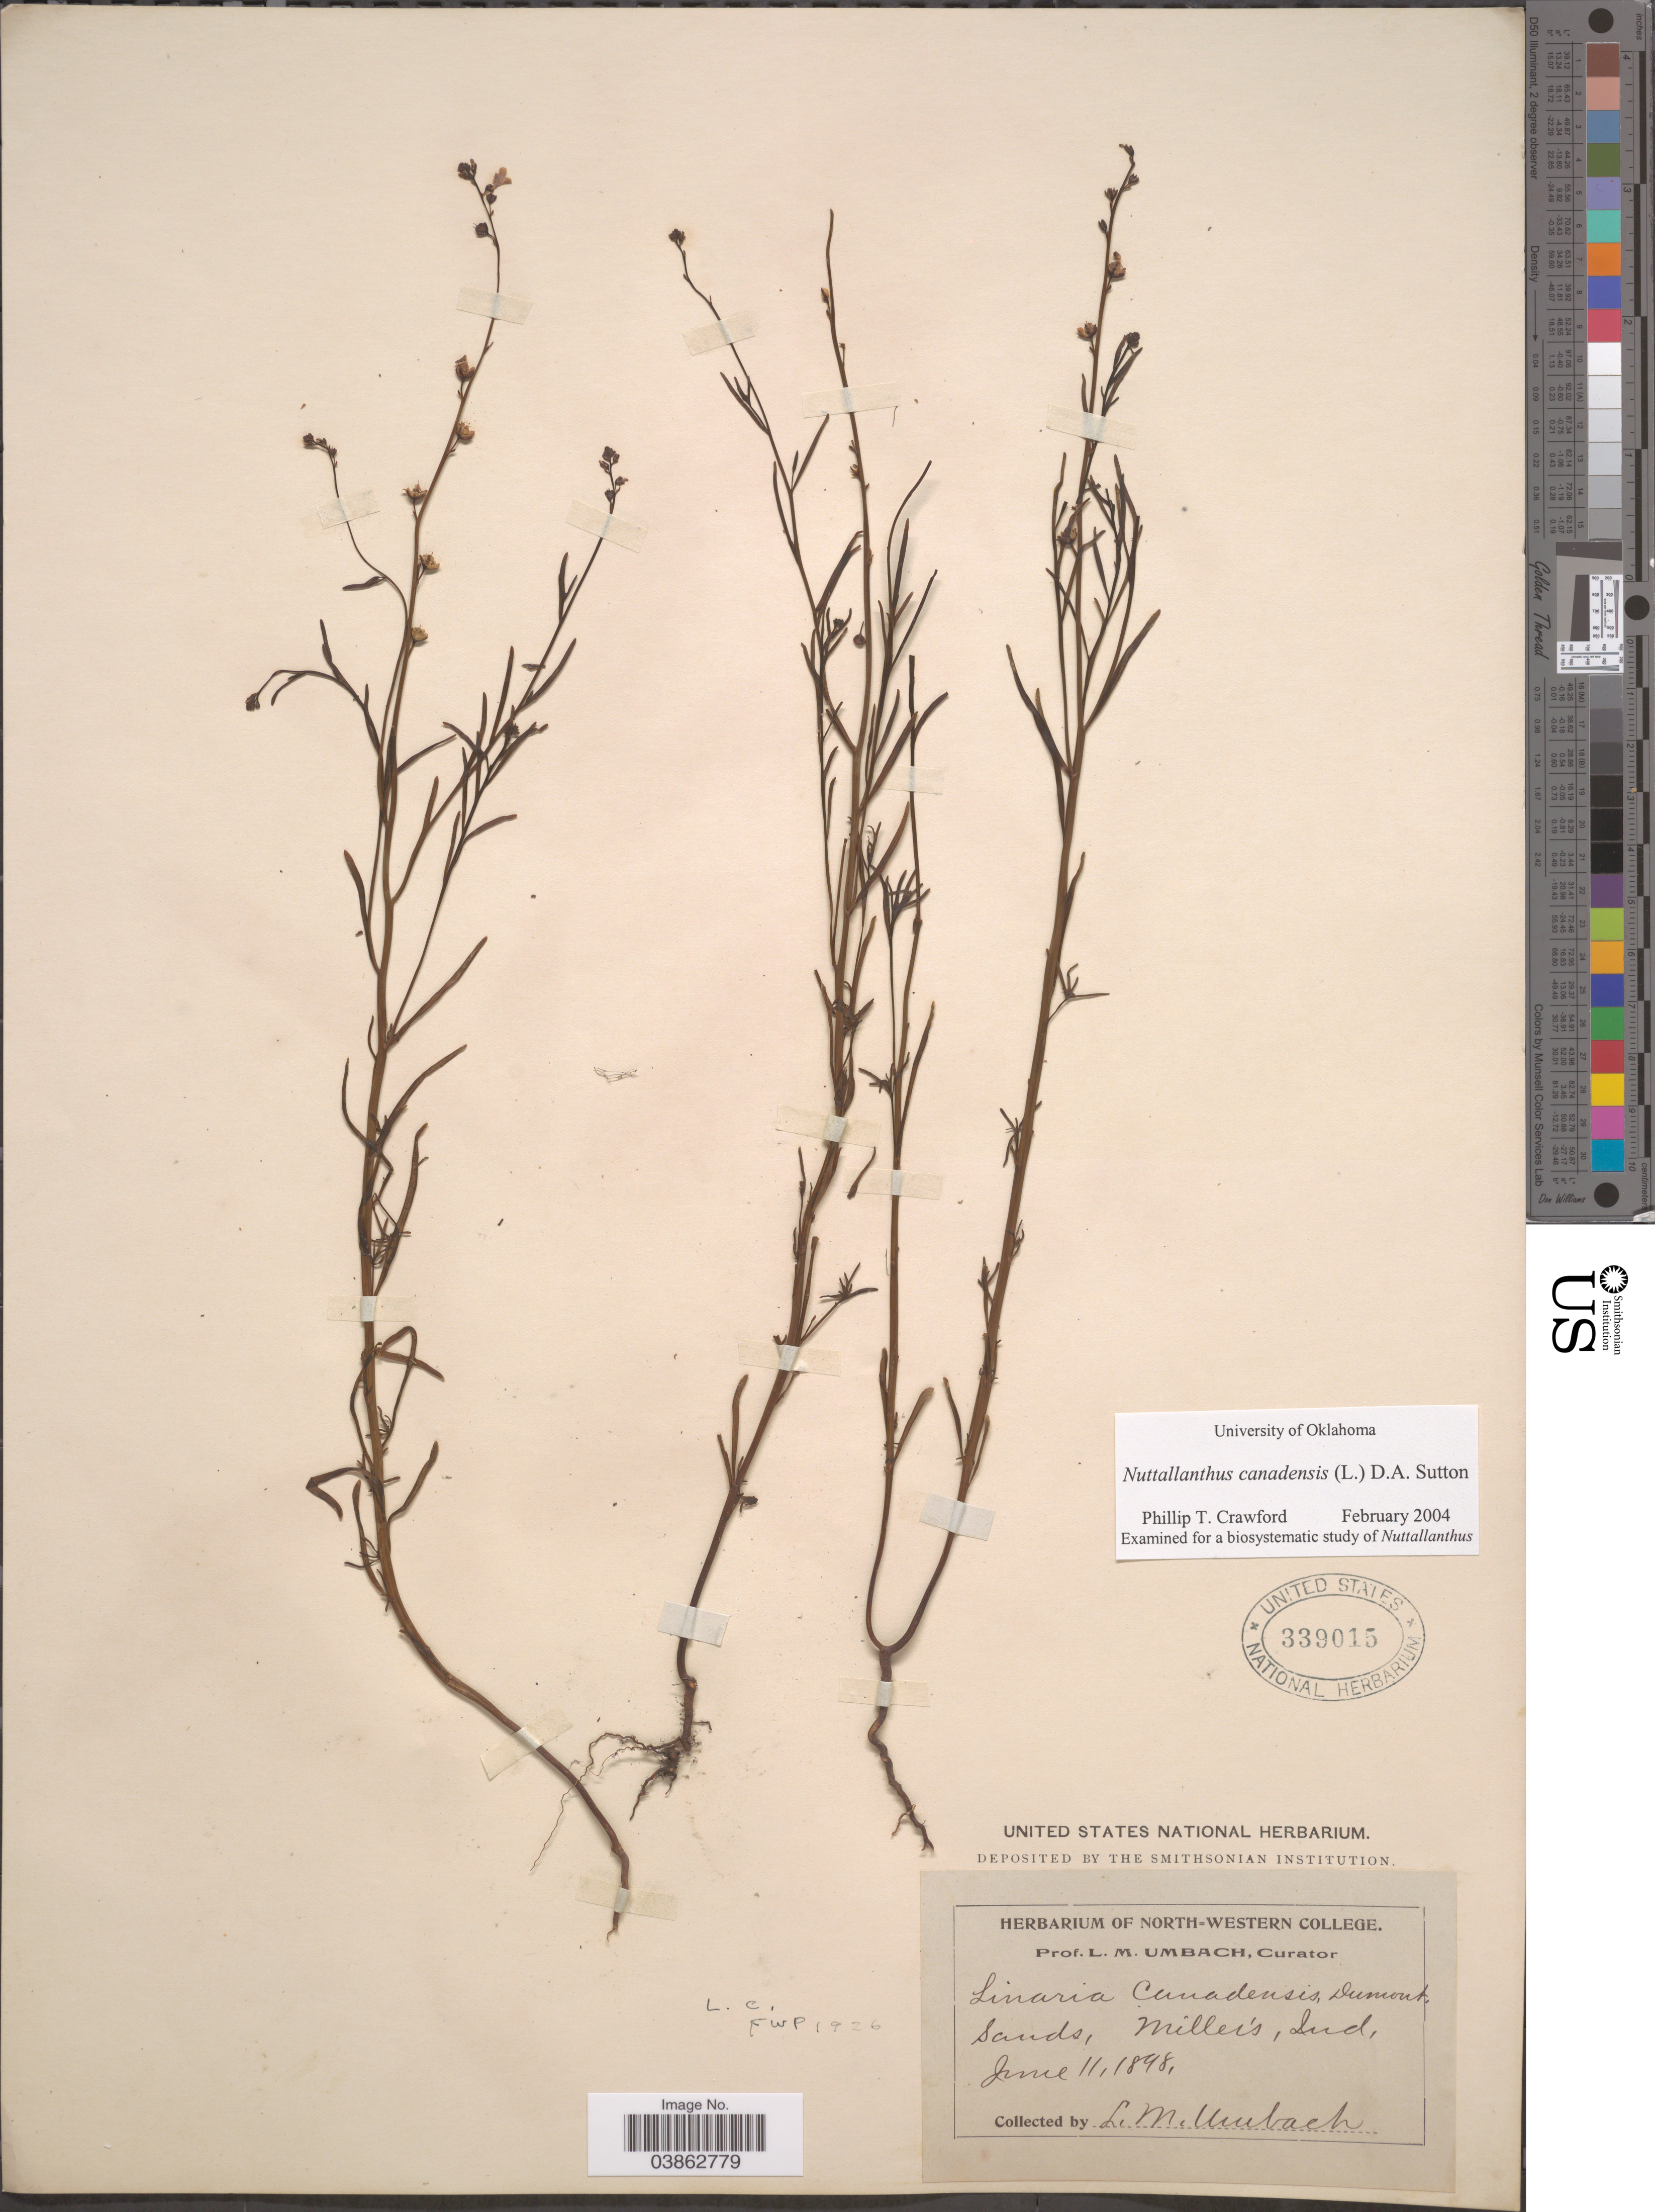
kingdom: Plantae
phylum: Tracheophyta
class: Magnoliopsida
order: Lamiales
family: Plantaginaceae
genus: Linaria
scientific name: Linaria canadensis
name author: (L.) Dum. Cours.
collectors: L. M. Umbach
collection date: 1898-06-11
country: United States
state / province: Indiana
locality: Sands, Miller's.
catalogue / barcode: US 339015